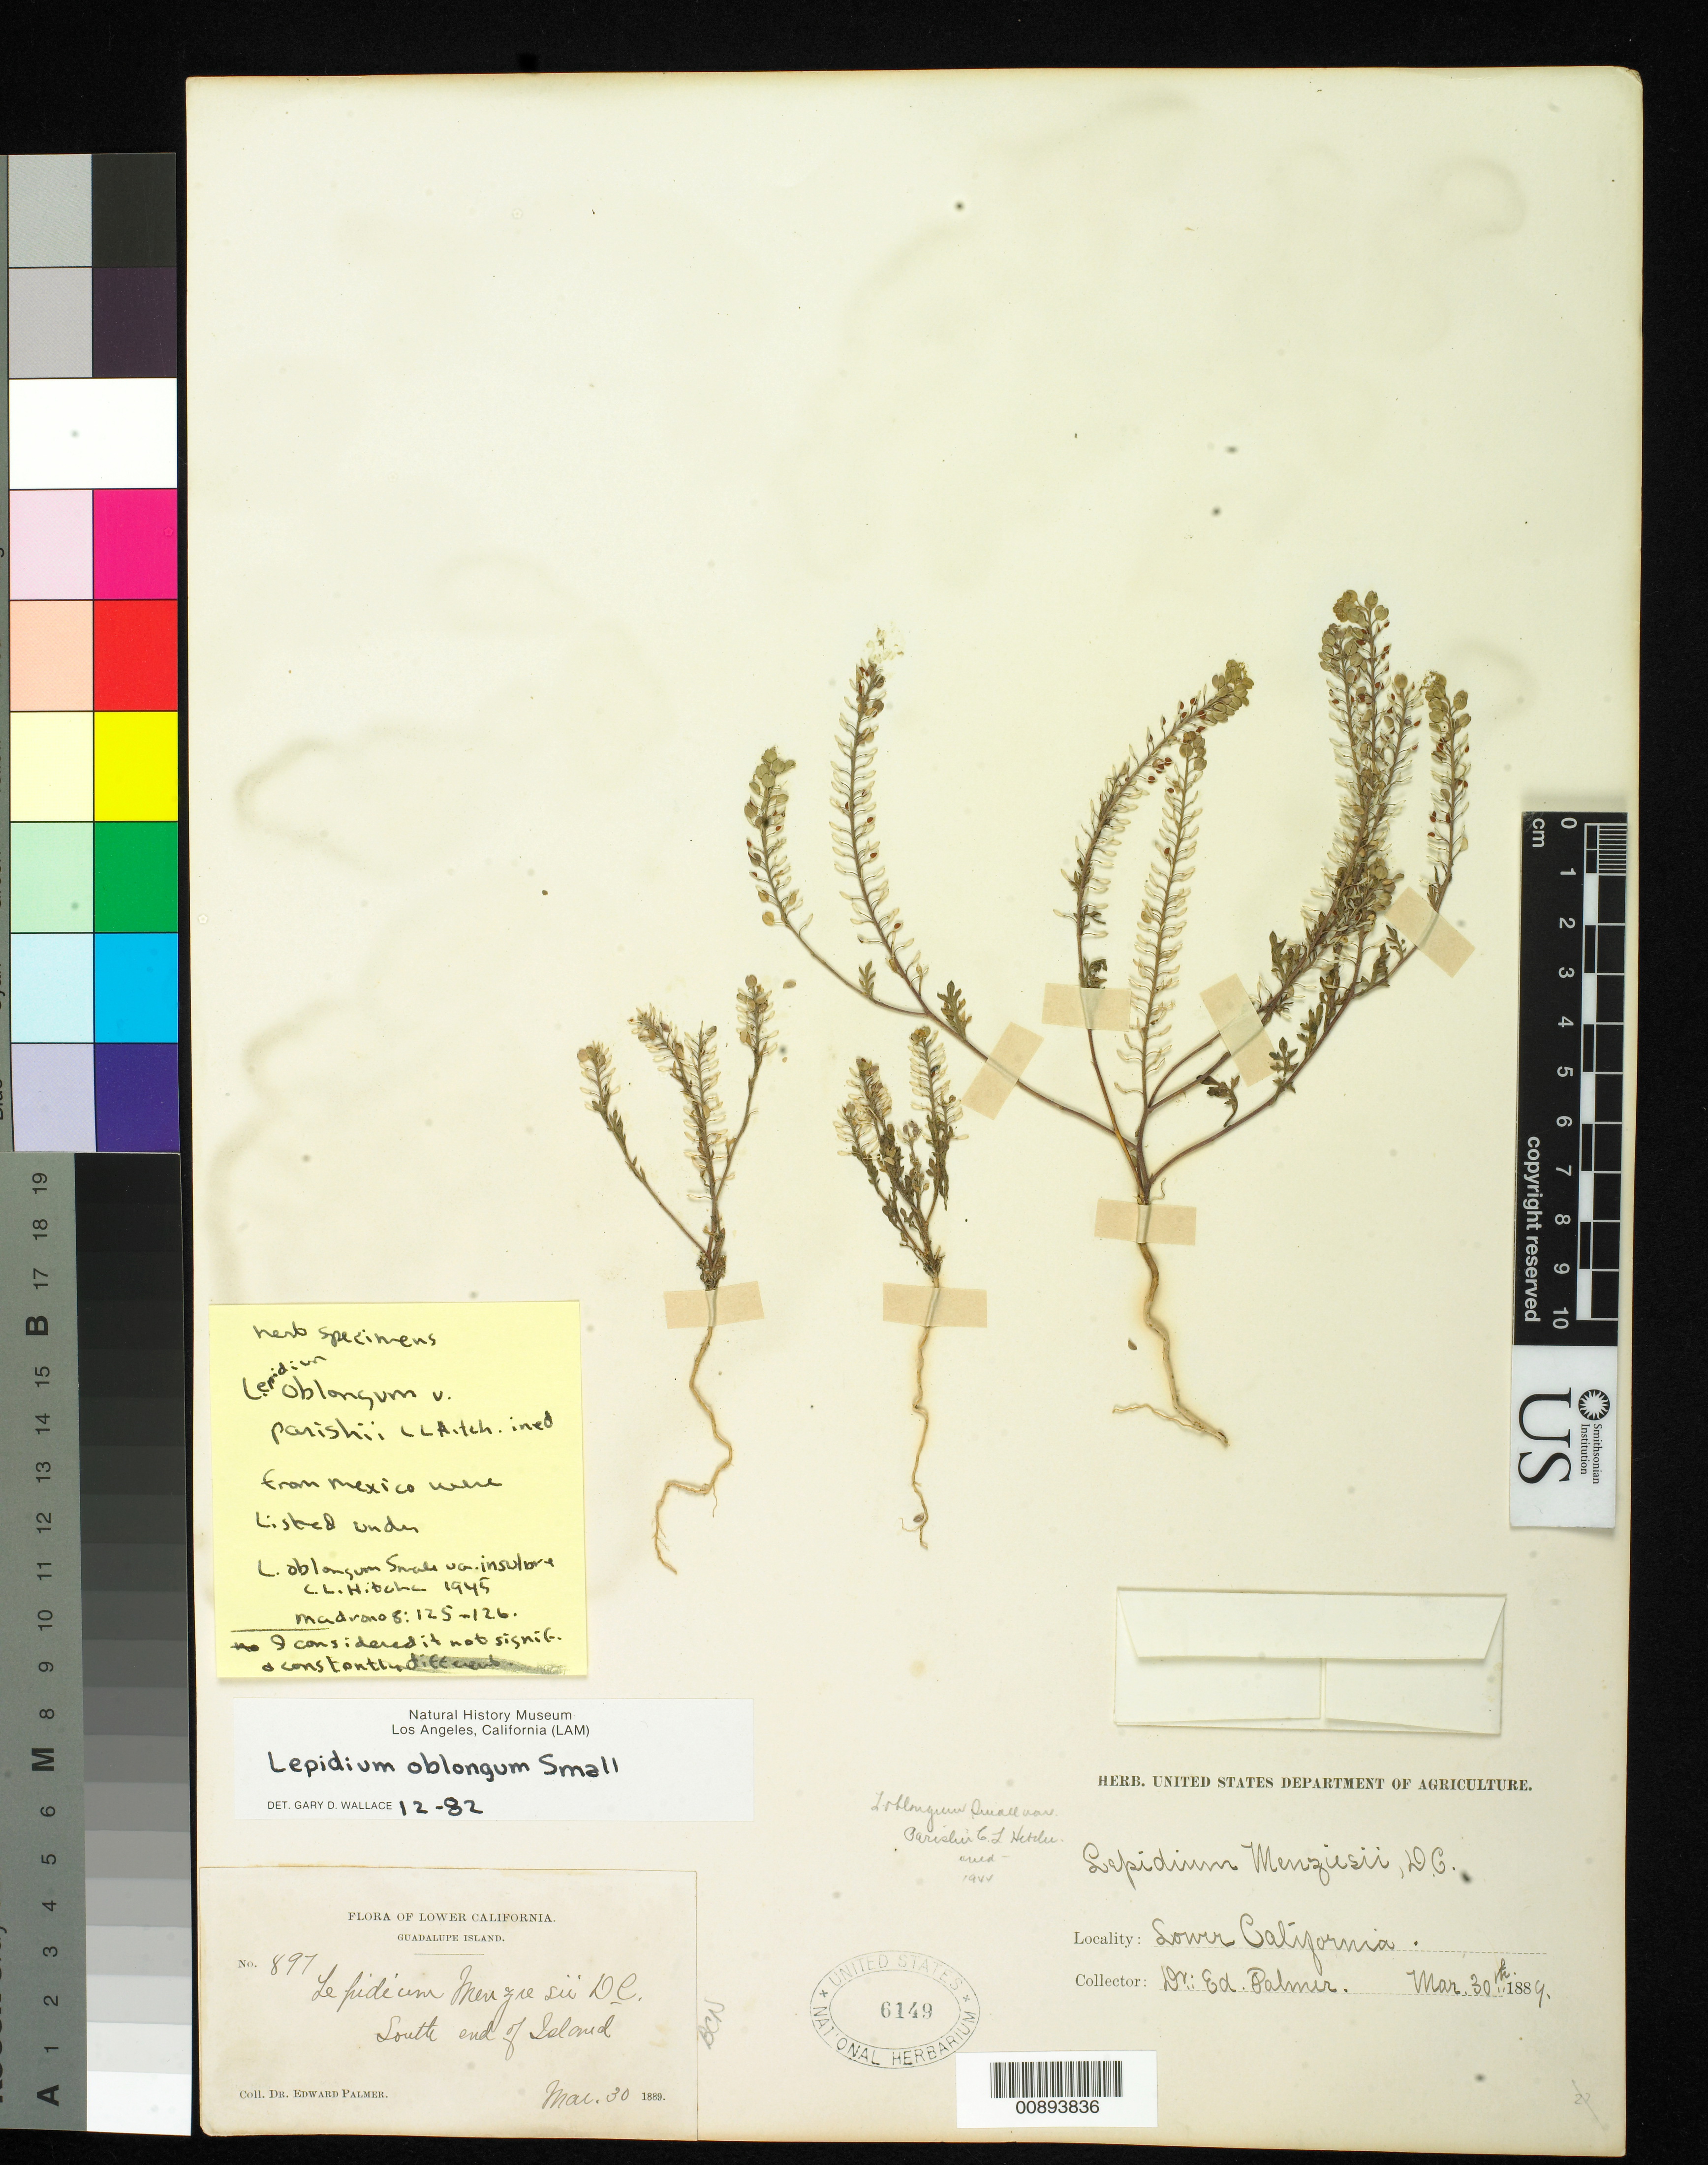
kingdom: Plantae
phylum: Tracheophyta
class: Magnoliopsida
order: Brassicales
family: Brassicaceae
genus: Lepidium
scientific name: Lepidium oblongum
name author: Small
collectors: E. Palmer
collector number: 897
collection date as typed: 30 Mar 1889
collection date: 1889-03-30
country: Mexico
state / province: Baja California Norte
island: Guadalupe I.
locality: Guadalupe Island, Baja California. South end of Island.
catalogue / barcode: US 6149